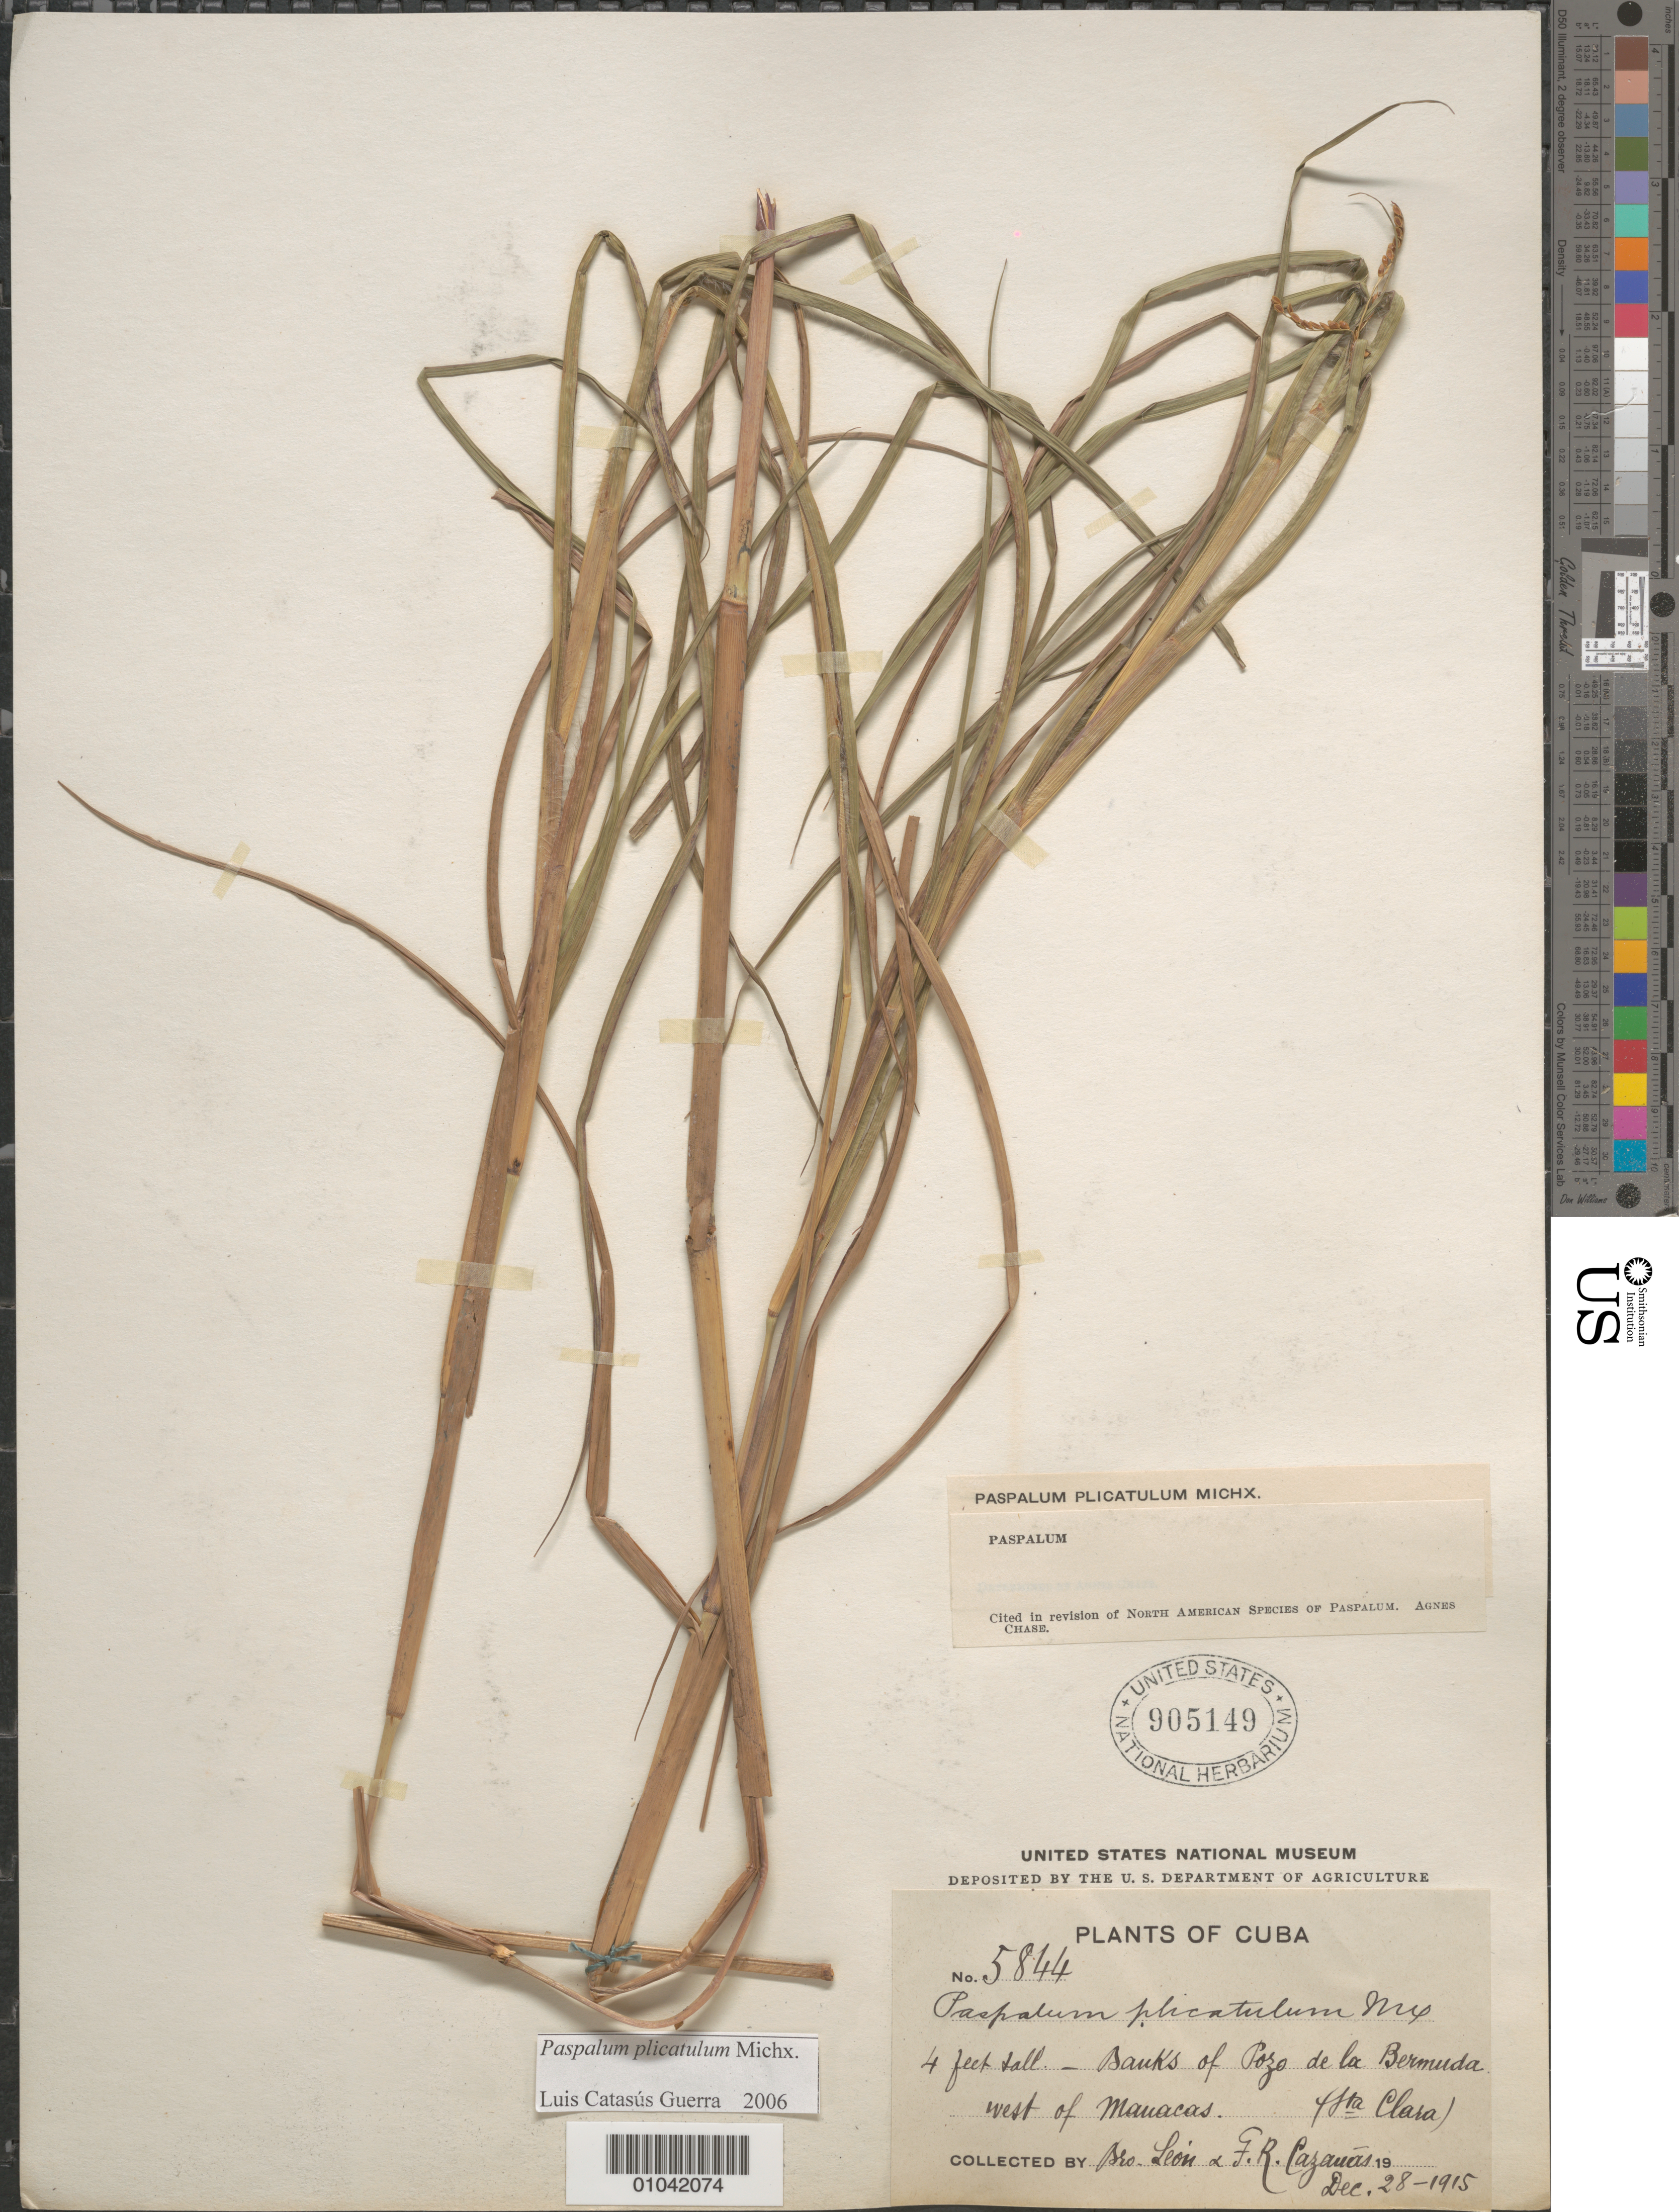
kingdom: Plantae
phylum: Tracheophyta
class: Liliopsida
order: Poales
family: Poaceae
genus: Paspalum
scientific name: Paspalum plicatulum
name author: Michx.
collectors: Bro. León & F. Cazauas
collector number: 5844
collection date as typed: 28 Dec 1915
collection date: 1915-12-28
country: Cuba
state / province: Villa Clara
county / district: Santa Clara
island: Cuba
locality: Banks of Pozo de la Bermuda, W of Manacas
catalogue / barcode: US 905149